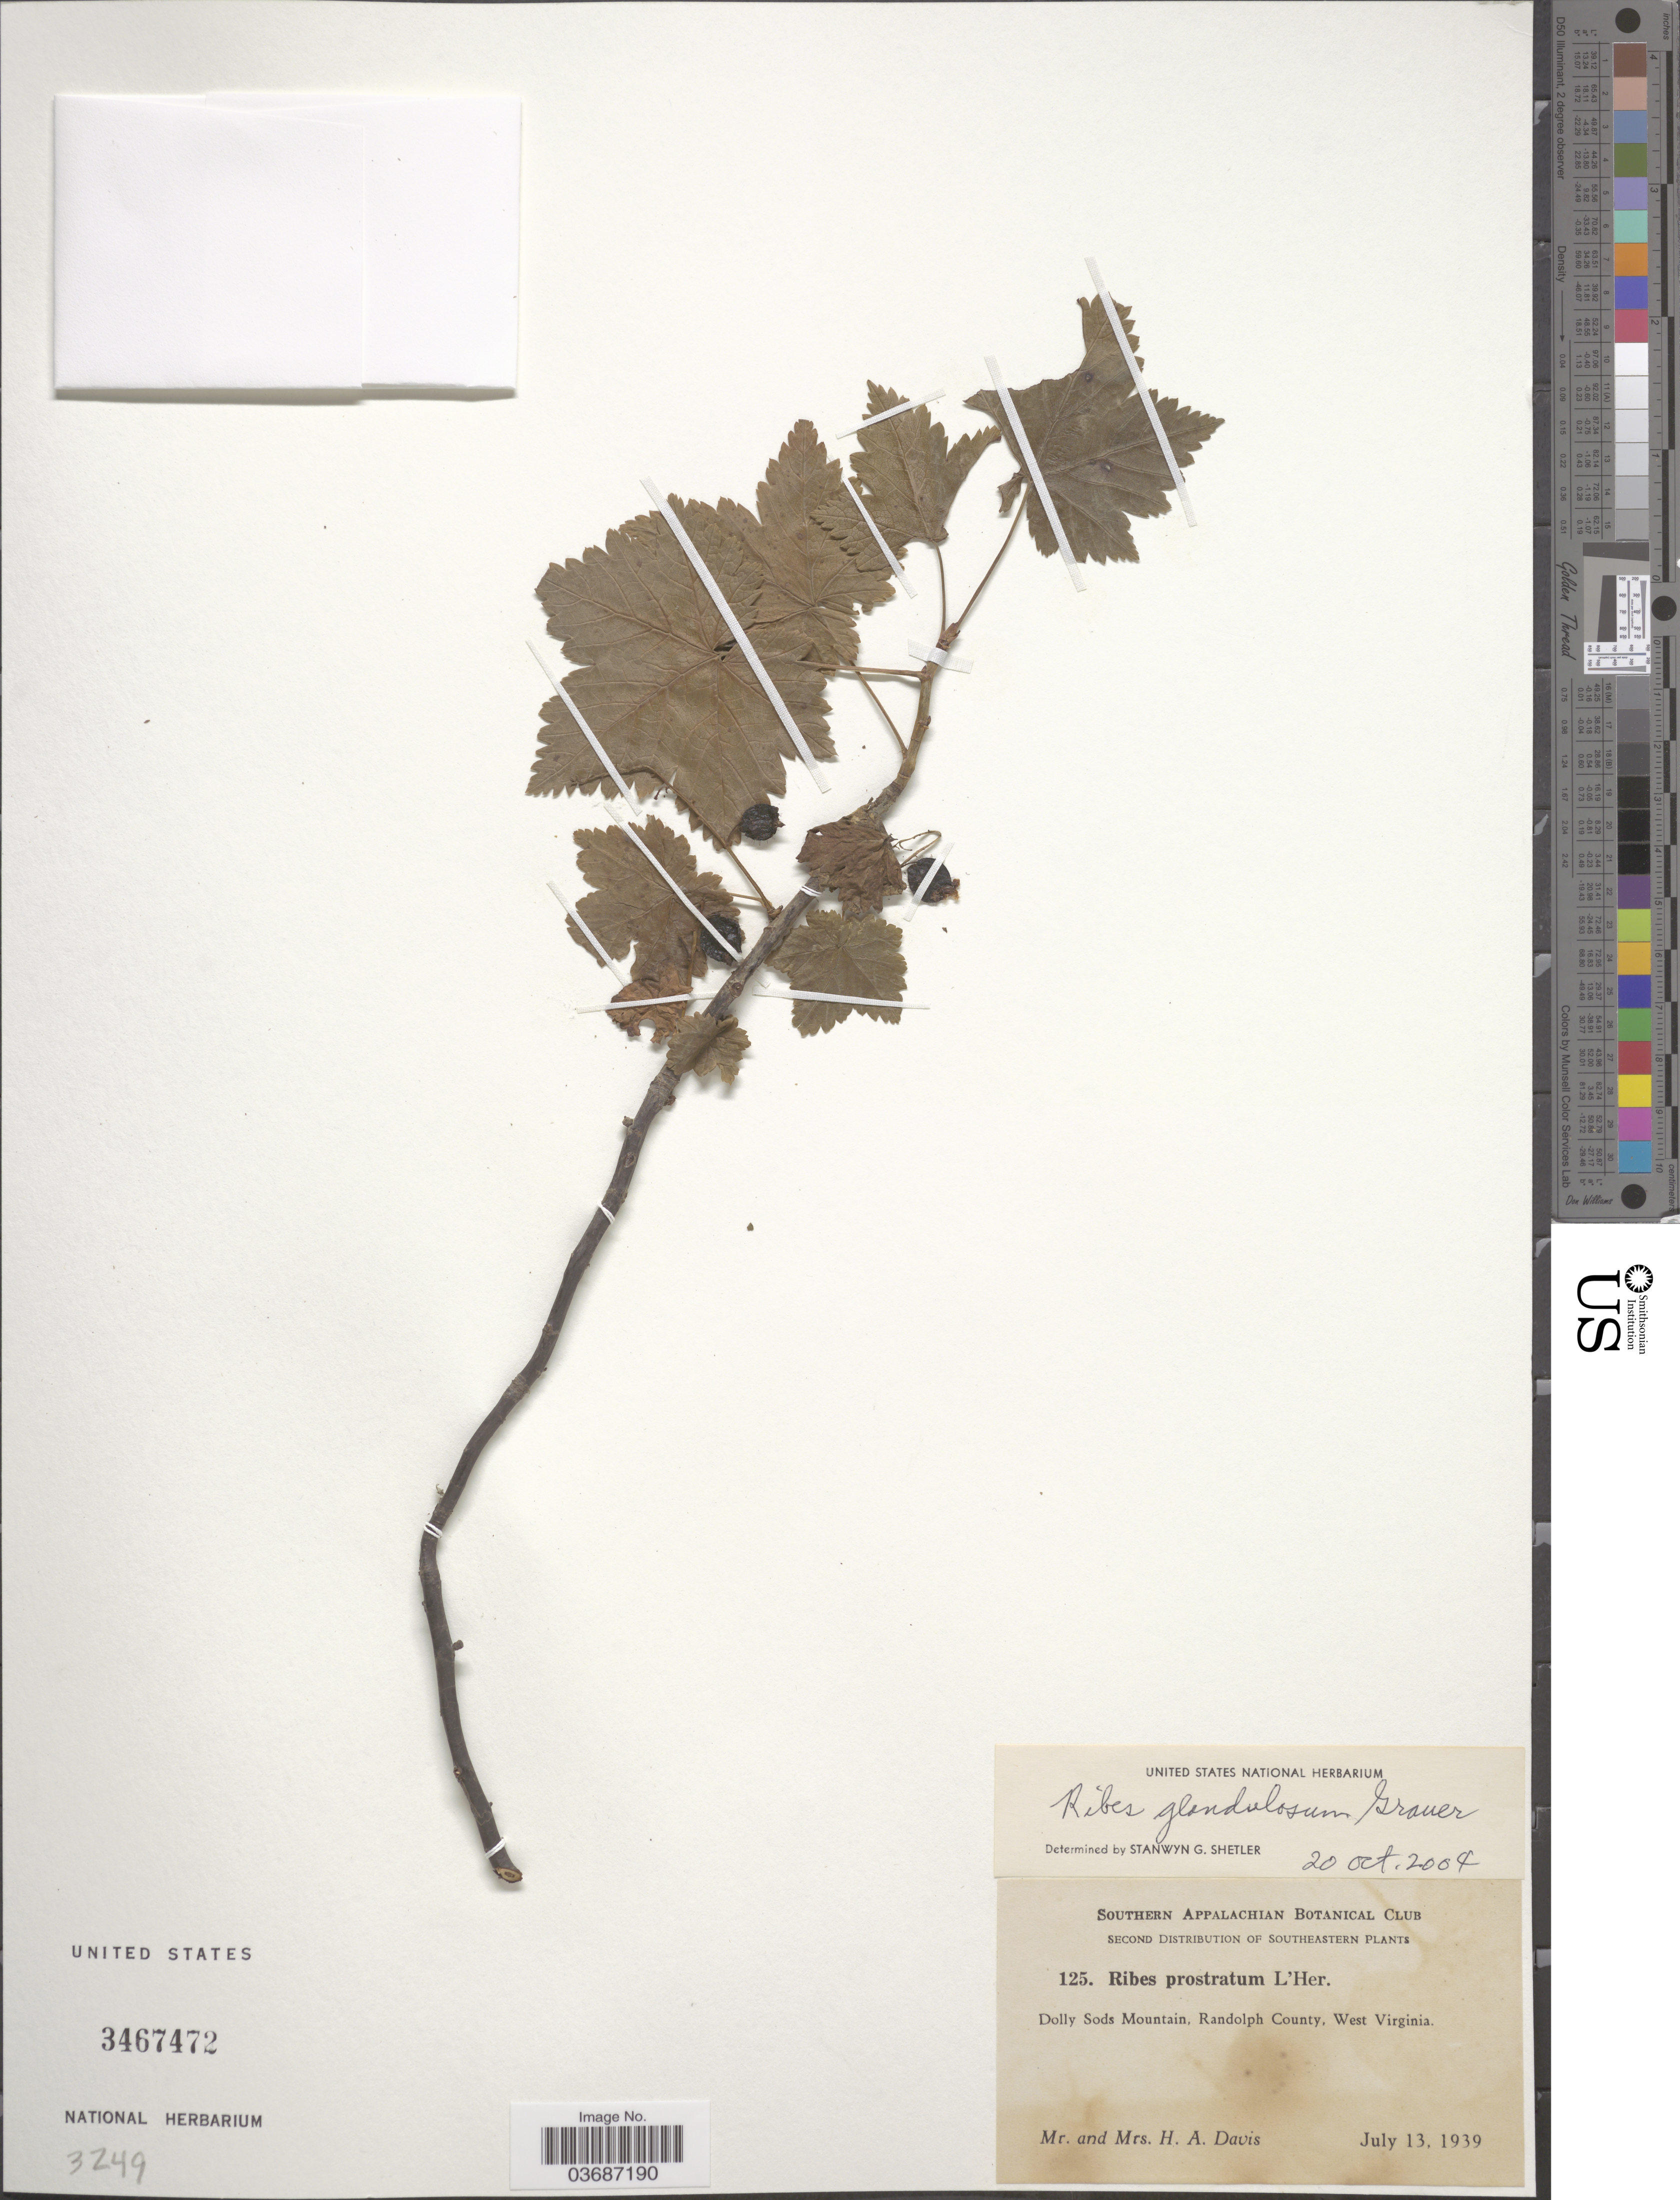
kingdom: Plantae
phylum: Tracheophyta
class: Magnoliopsida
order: Saxifragales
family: Grossulariaceae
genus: Ribes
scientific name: Ribes glandulosum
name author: Ruiz & Pav.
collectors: H. Davis & H. Davis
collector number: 125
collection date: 1939-07-13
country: United States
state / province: West Virginia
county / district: Randolph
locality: Southeastern. Dolly Sods Mountain, Randolph County.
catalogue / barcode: US 3467472